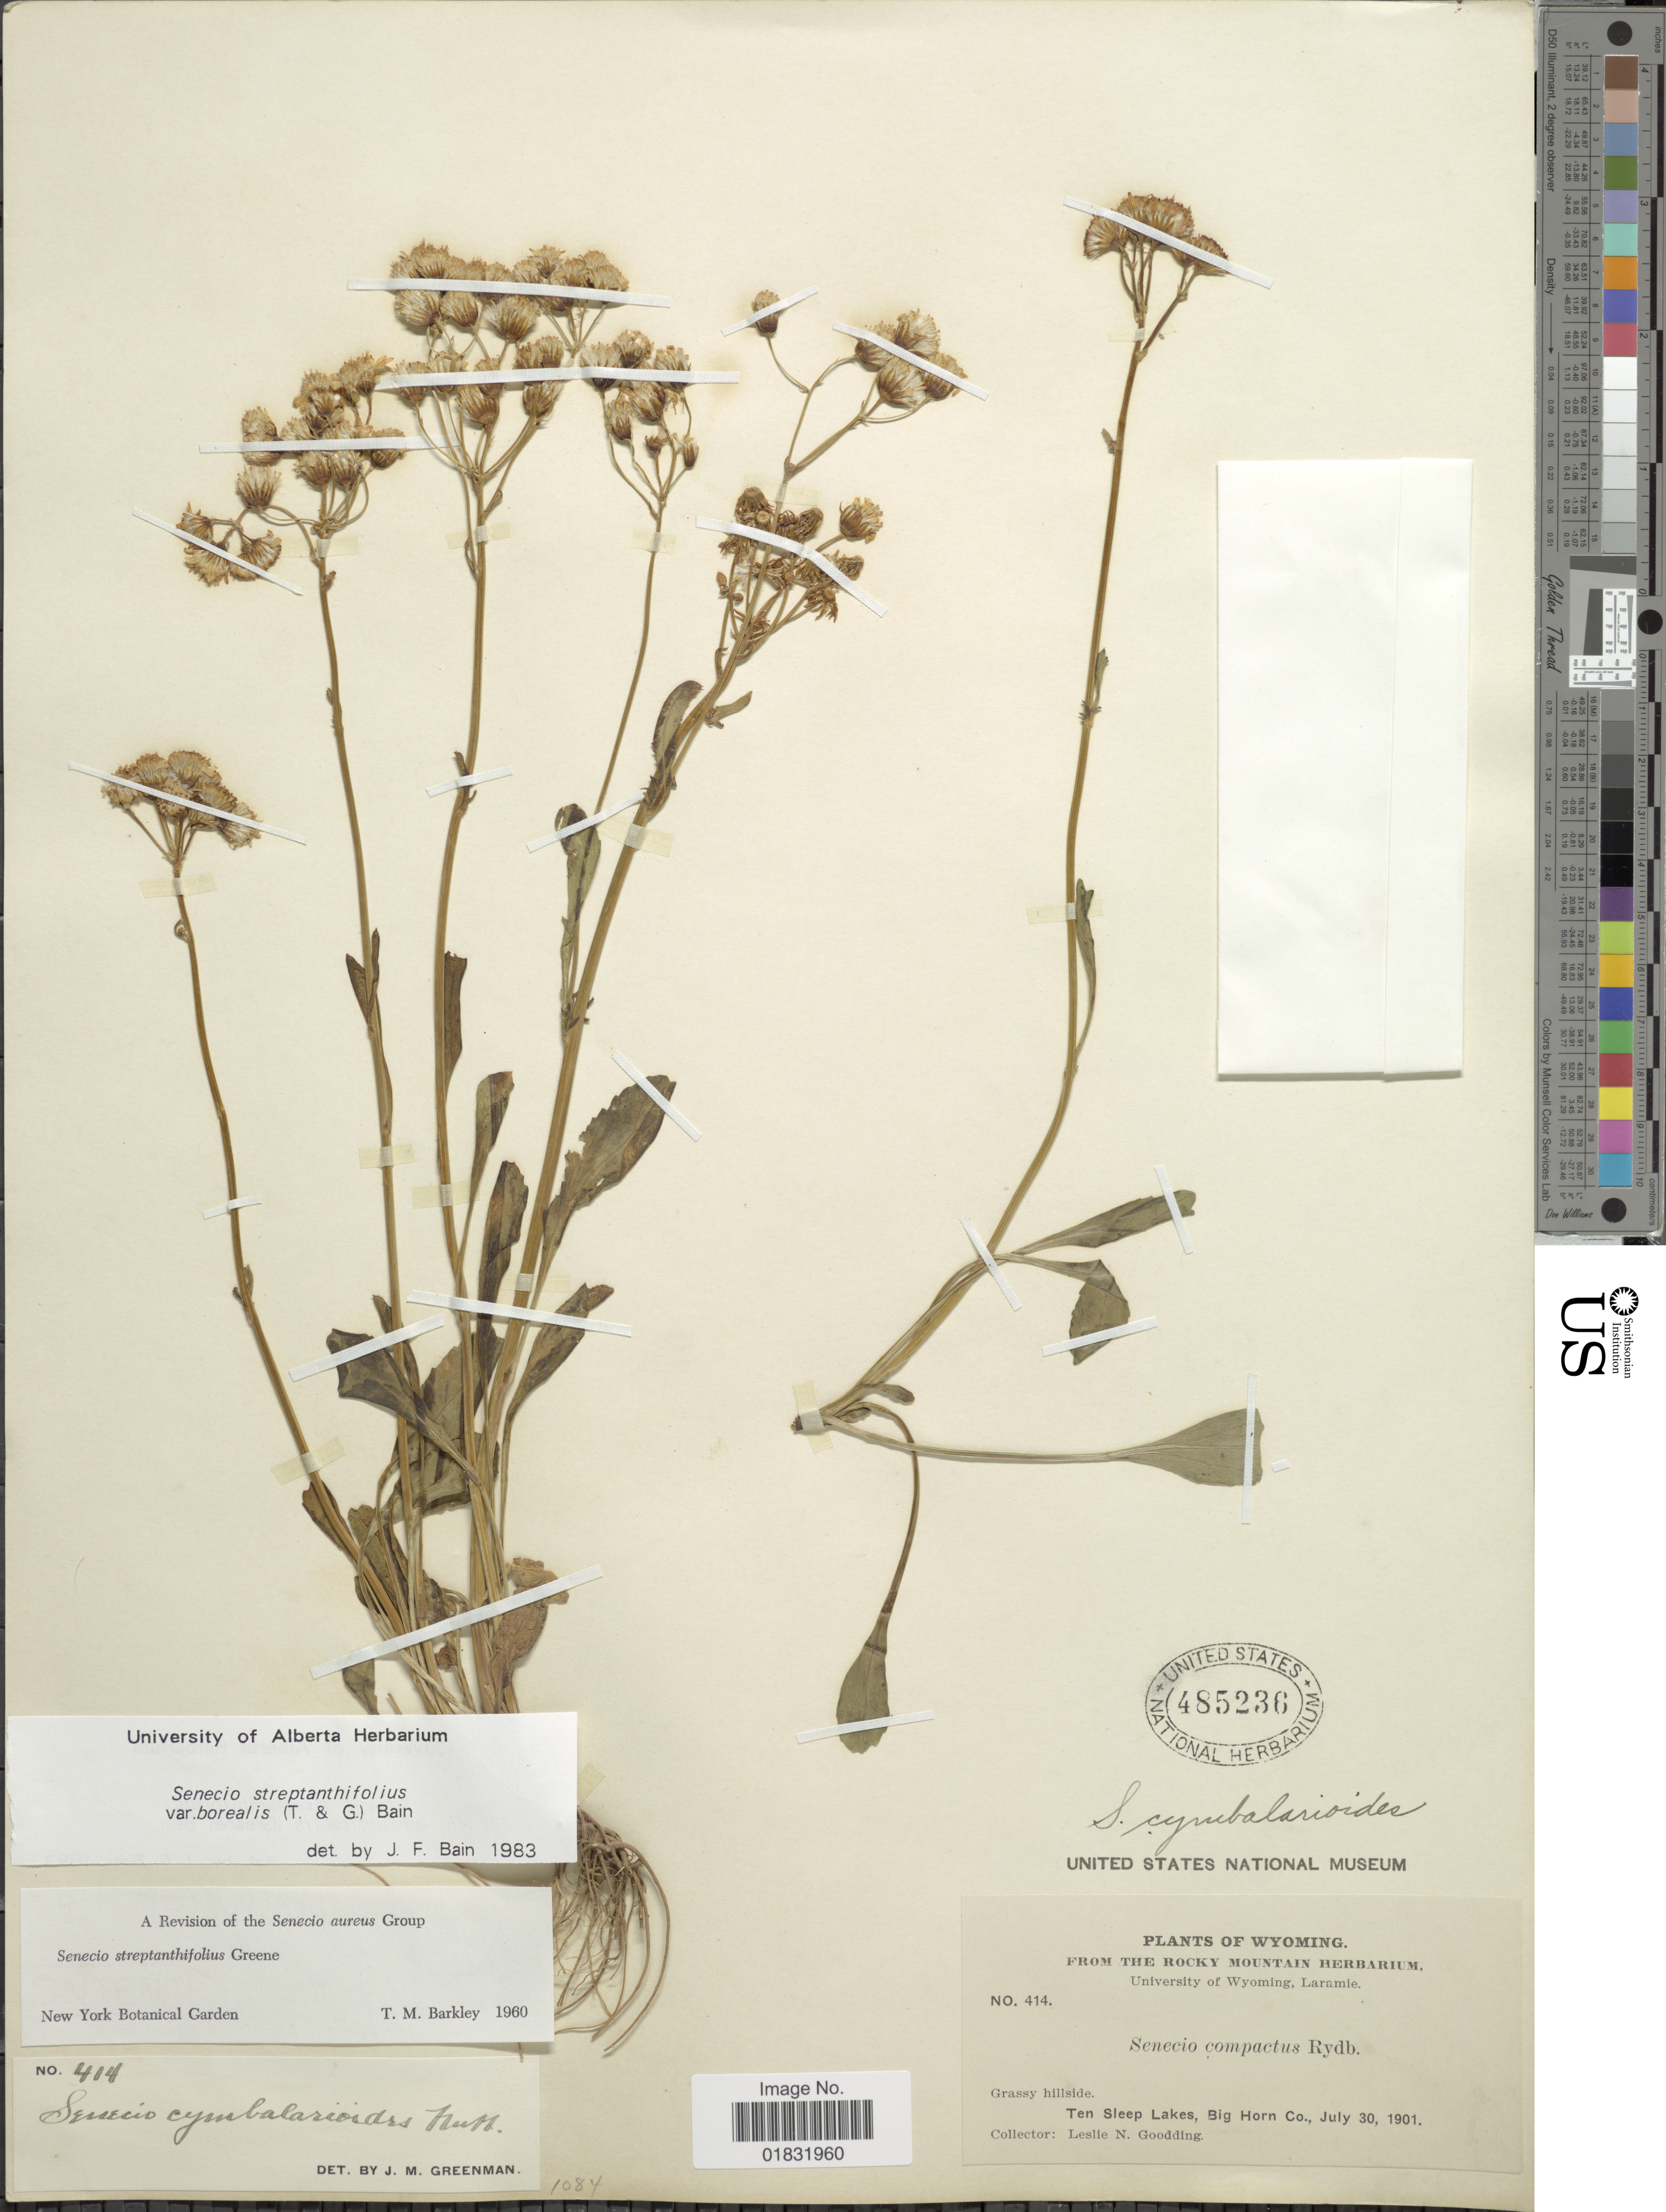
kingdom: Plantae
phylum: Tracheophyta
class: Magnoliopsida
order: Asterales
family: Asteraceae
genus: Packera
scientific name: Packera streptanthifolia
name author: (Greene) W.A. Weber & Á. Löve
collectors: L. N. Goodding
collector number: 414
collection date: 1901-07-30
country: United States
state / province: Wyoming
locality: Grassy hillside, Ten Sleep Lakes, Big Horn C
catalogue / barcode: US 485236